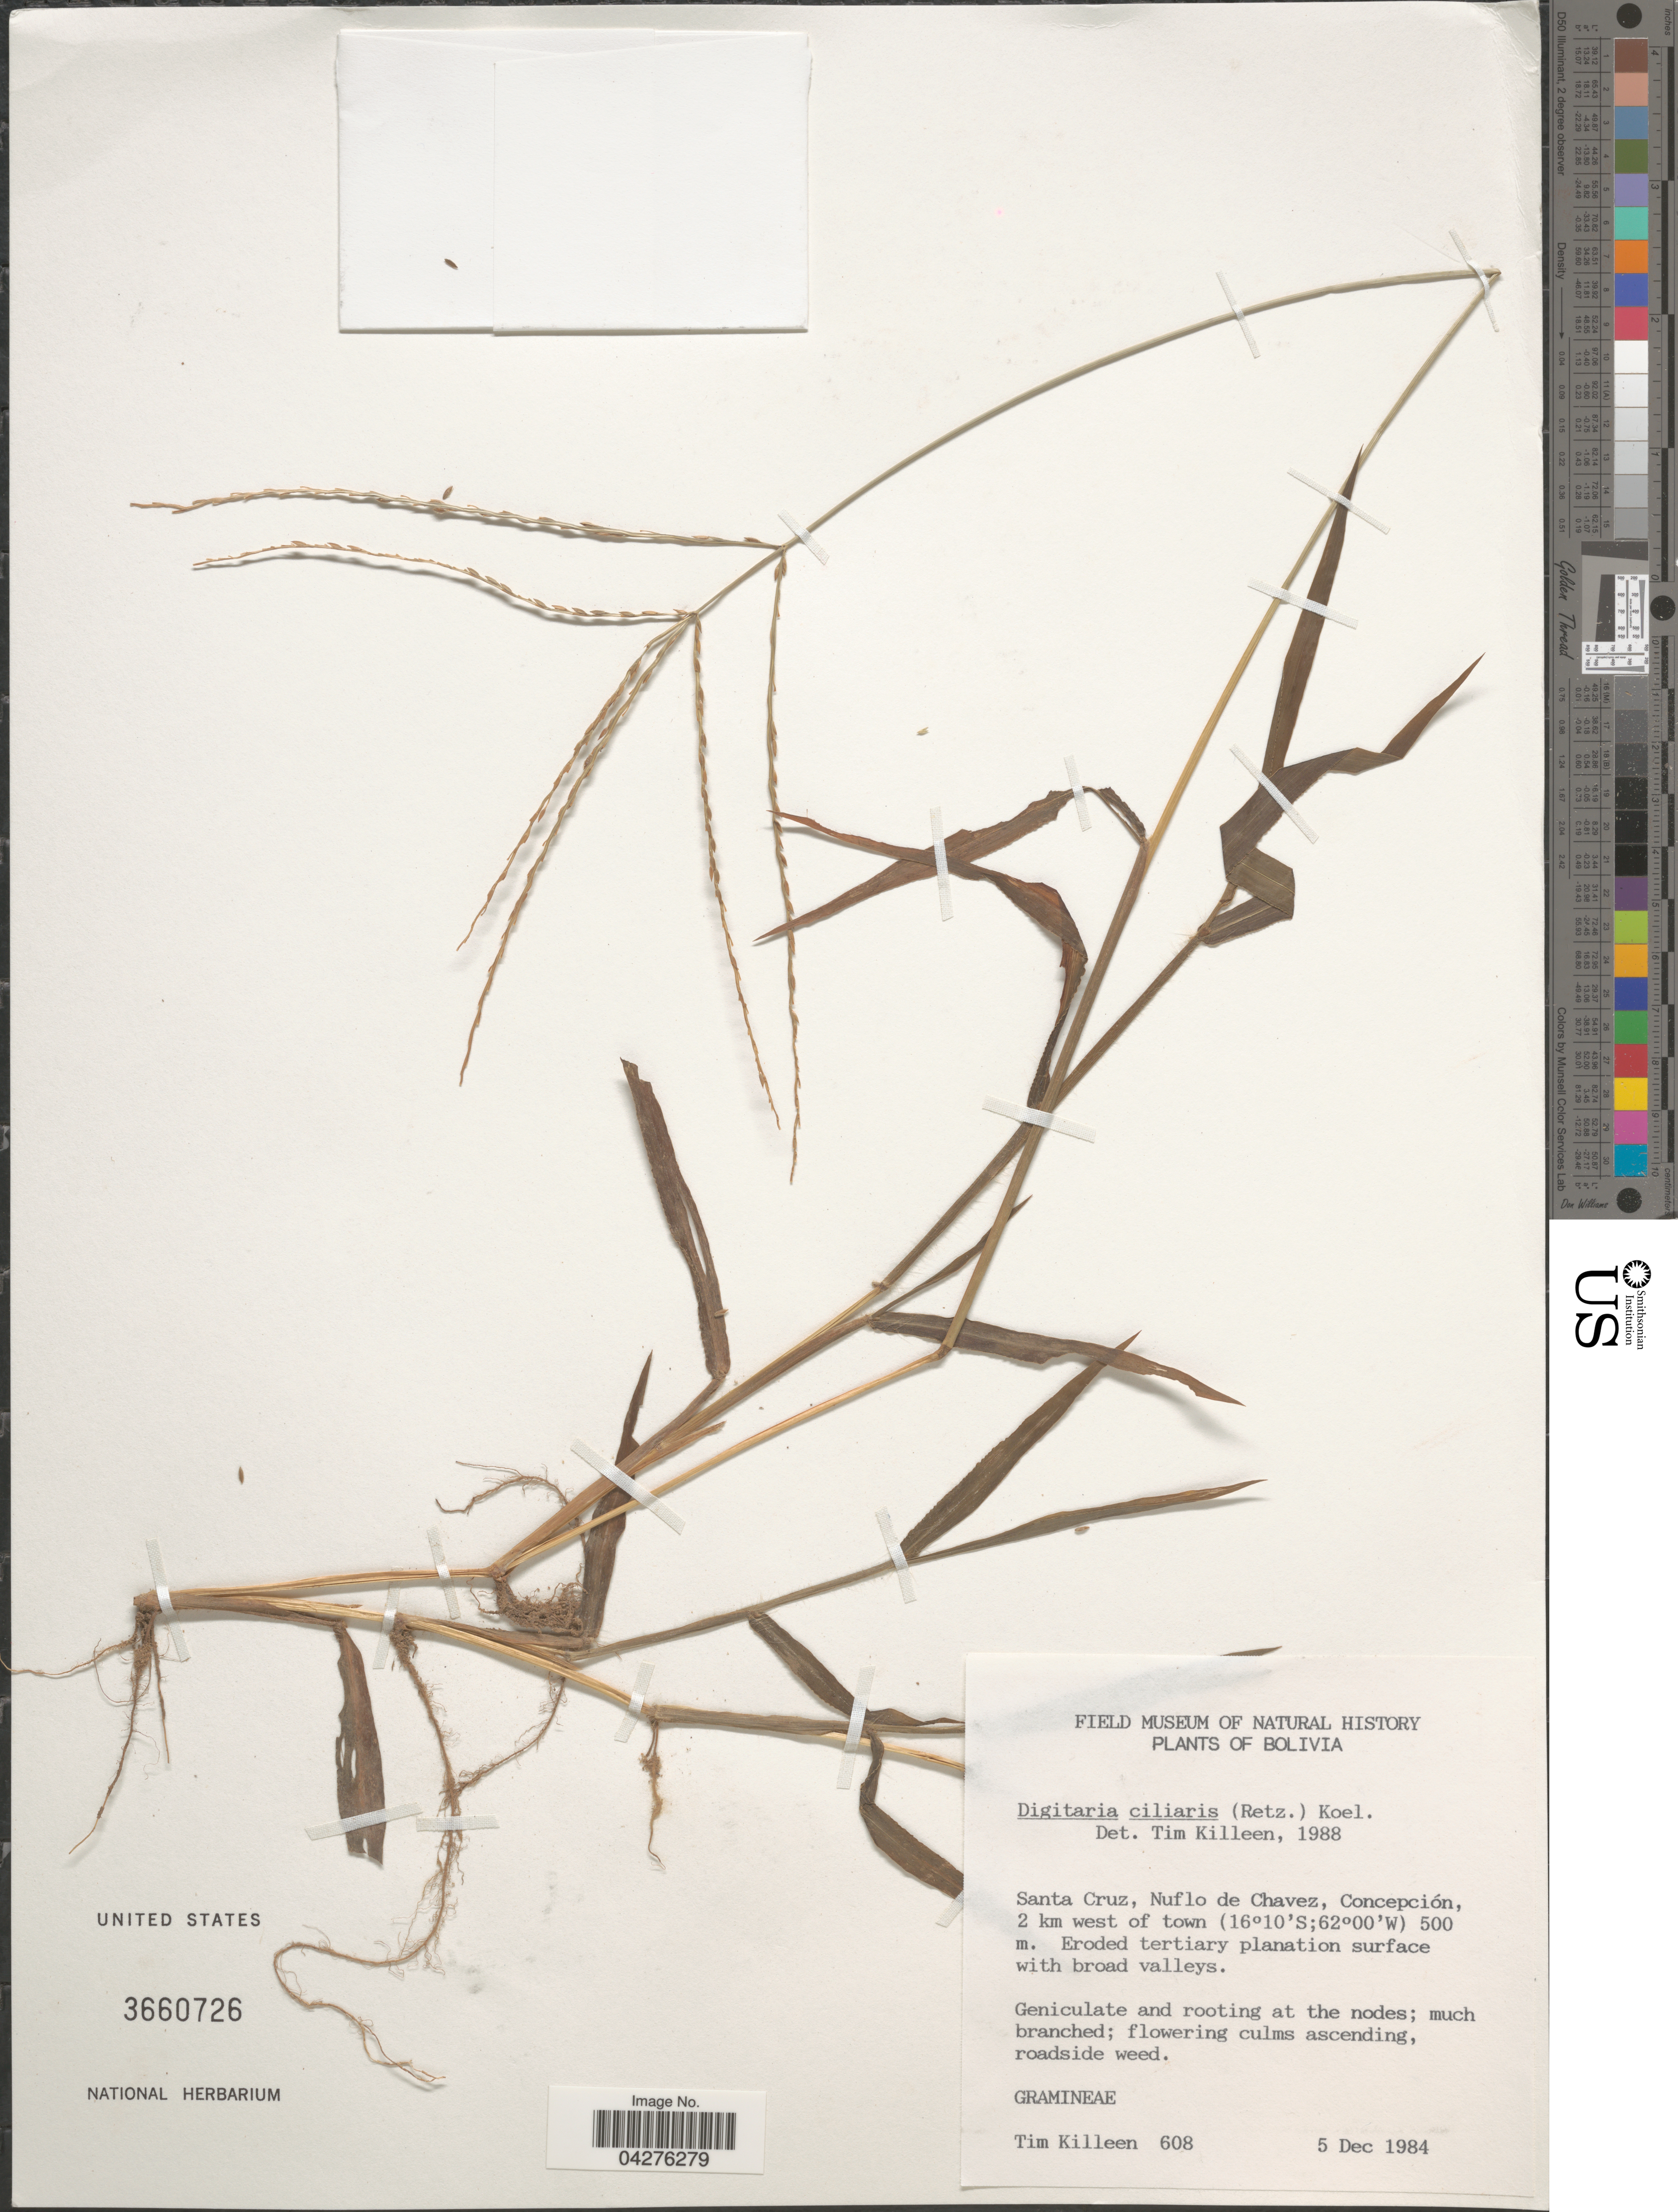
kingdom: Plantae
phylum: Tracheophyta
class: Liliopsida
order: Poales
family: Poaceae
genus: Digitaria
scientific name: Digitaria ciliaris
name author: (Retz.) Koeler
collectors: T. J. Killeen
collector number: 608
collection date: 1984-12-05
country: Bolivia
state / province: Santa Cruz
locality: Nuflo de Chavez, Concepción, 2 km west of town.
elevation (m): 500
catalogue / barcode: US 3660726